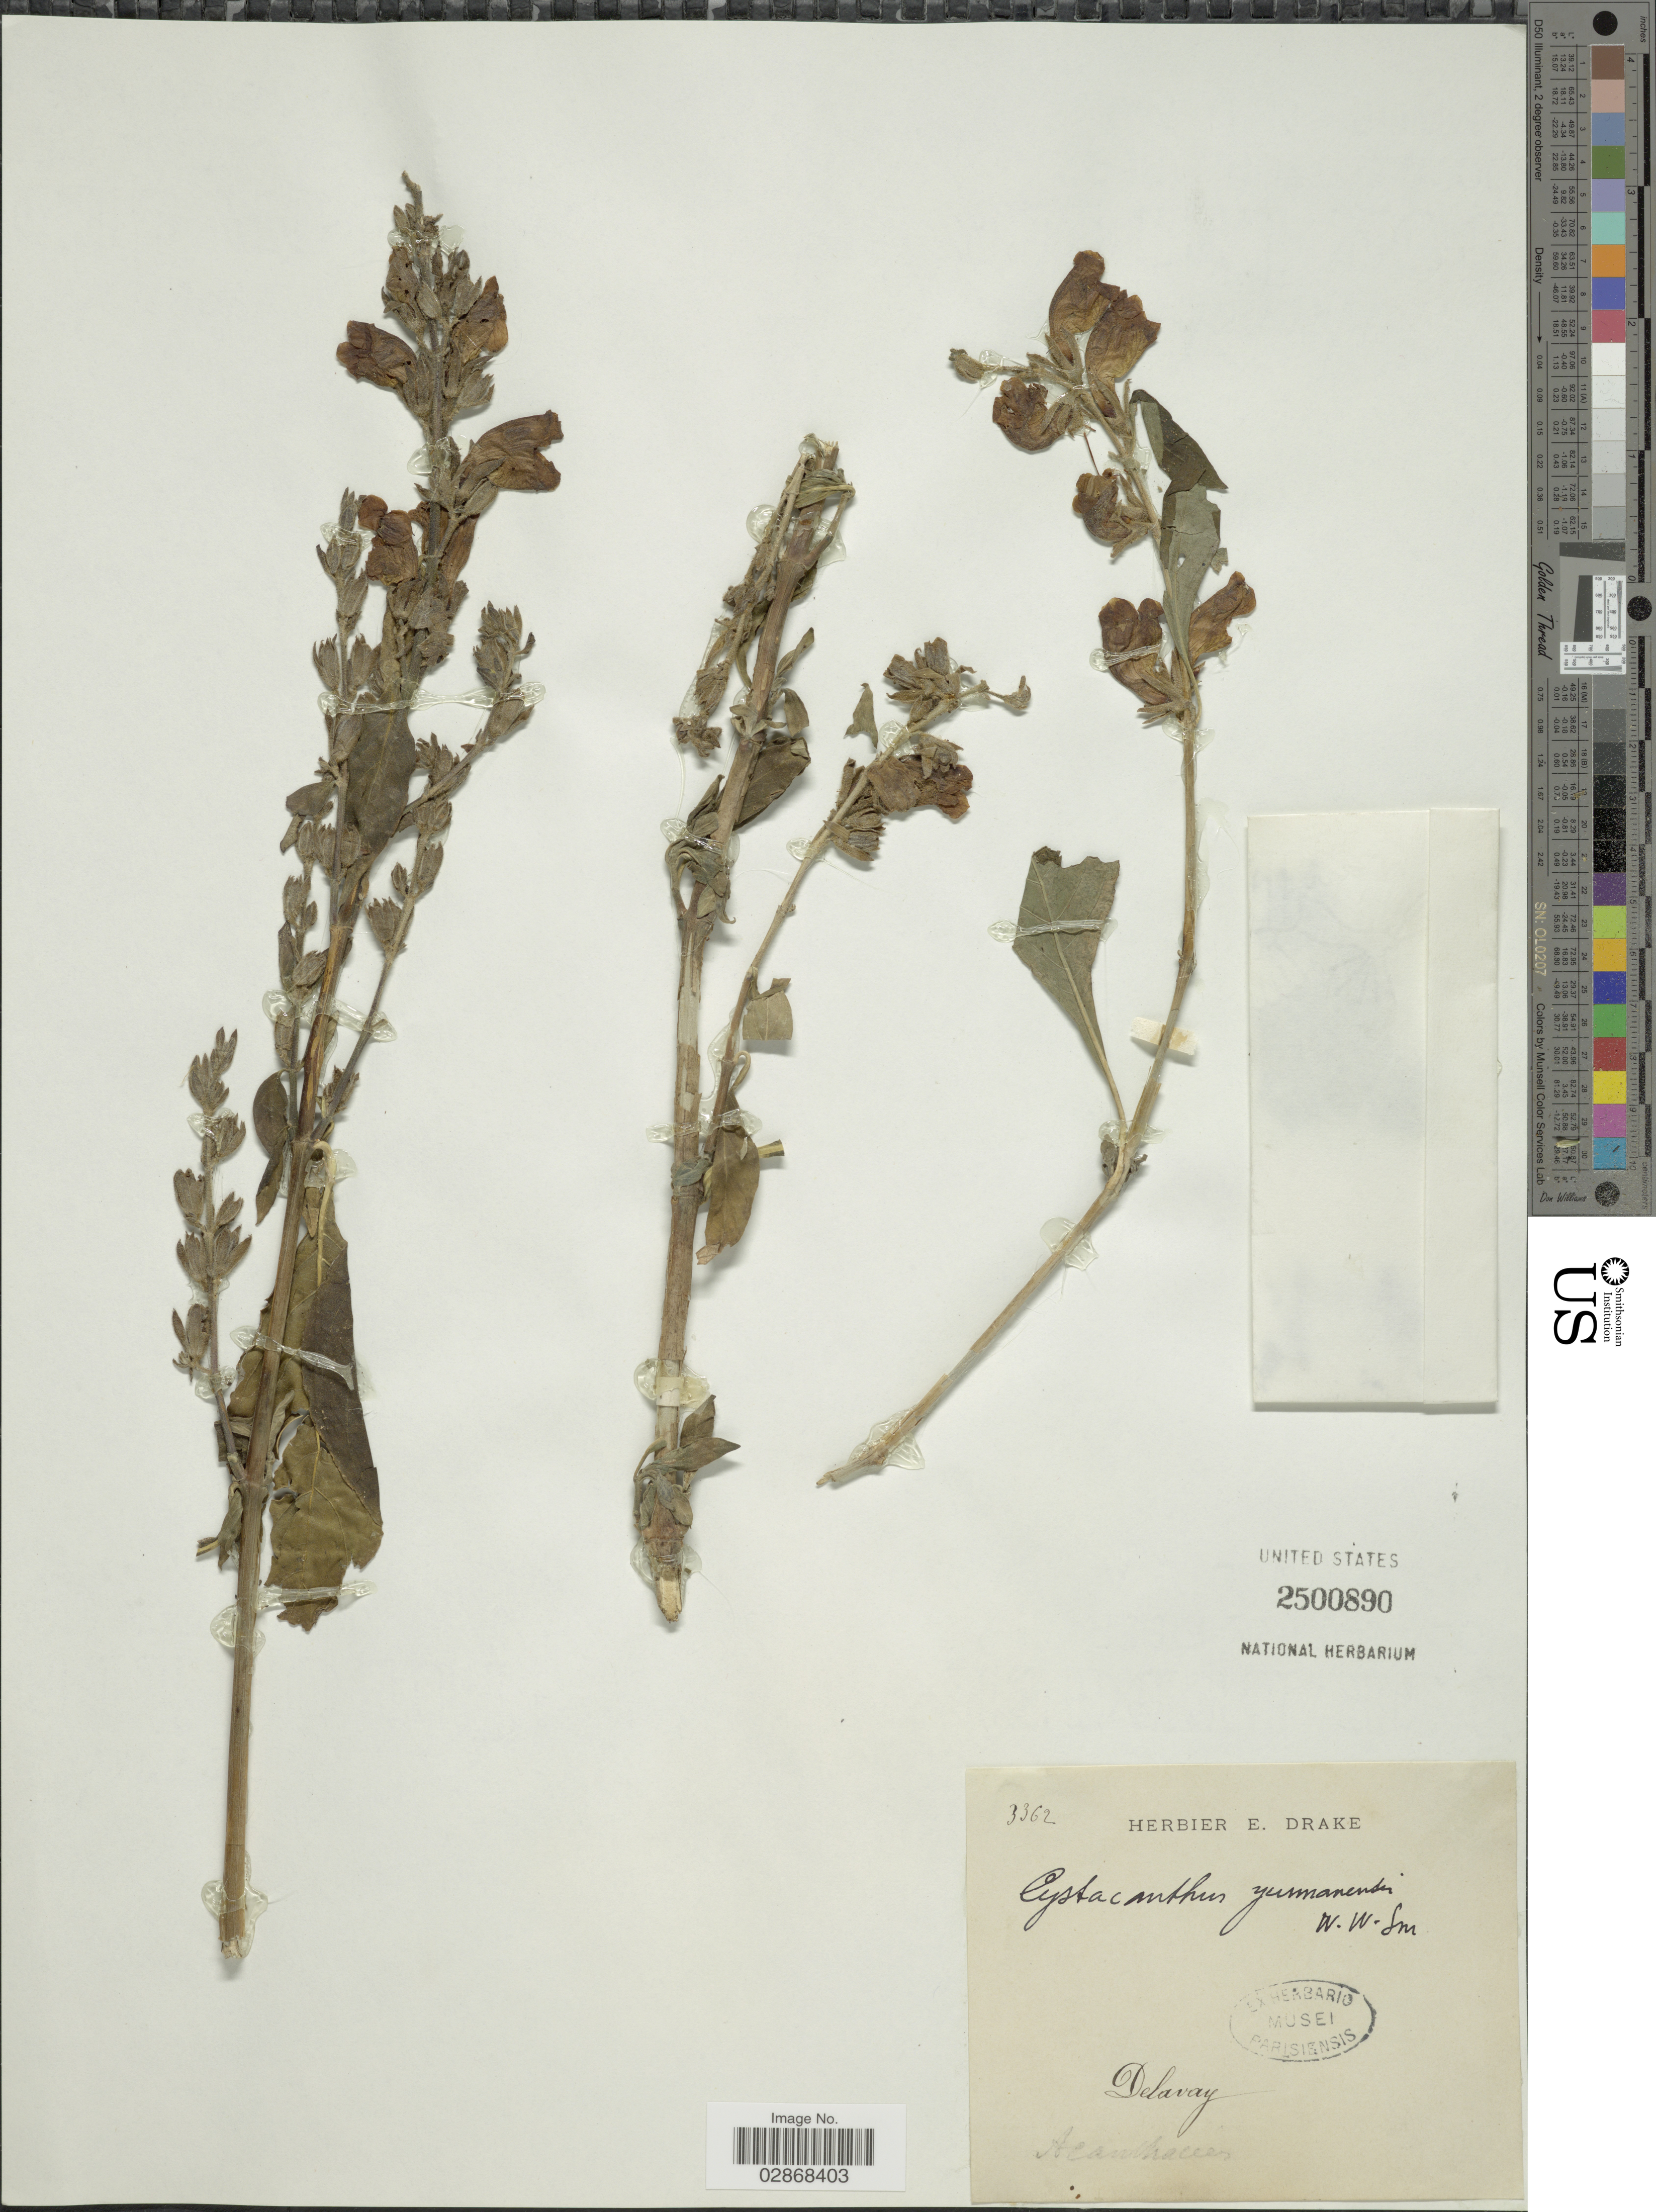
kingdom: Plantae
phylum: Tracheophyta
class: Magnoliopsida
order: Lamiales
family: Acanthaceae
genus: Cystacanthus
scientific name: Cystacanthus yunnanensis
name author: W.W. Sm.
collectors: Delavay, --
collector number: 3362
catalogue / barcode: US 2500890